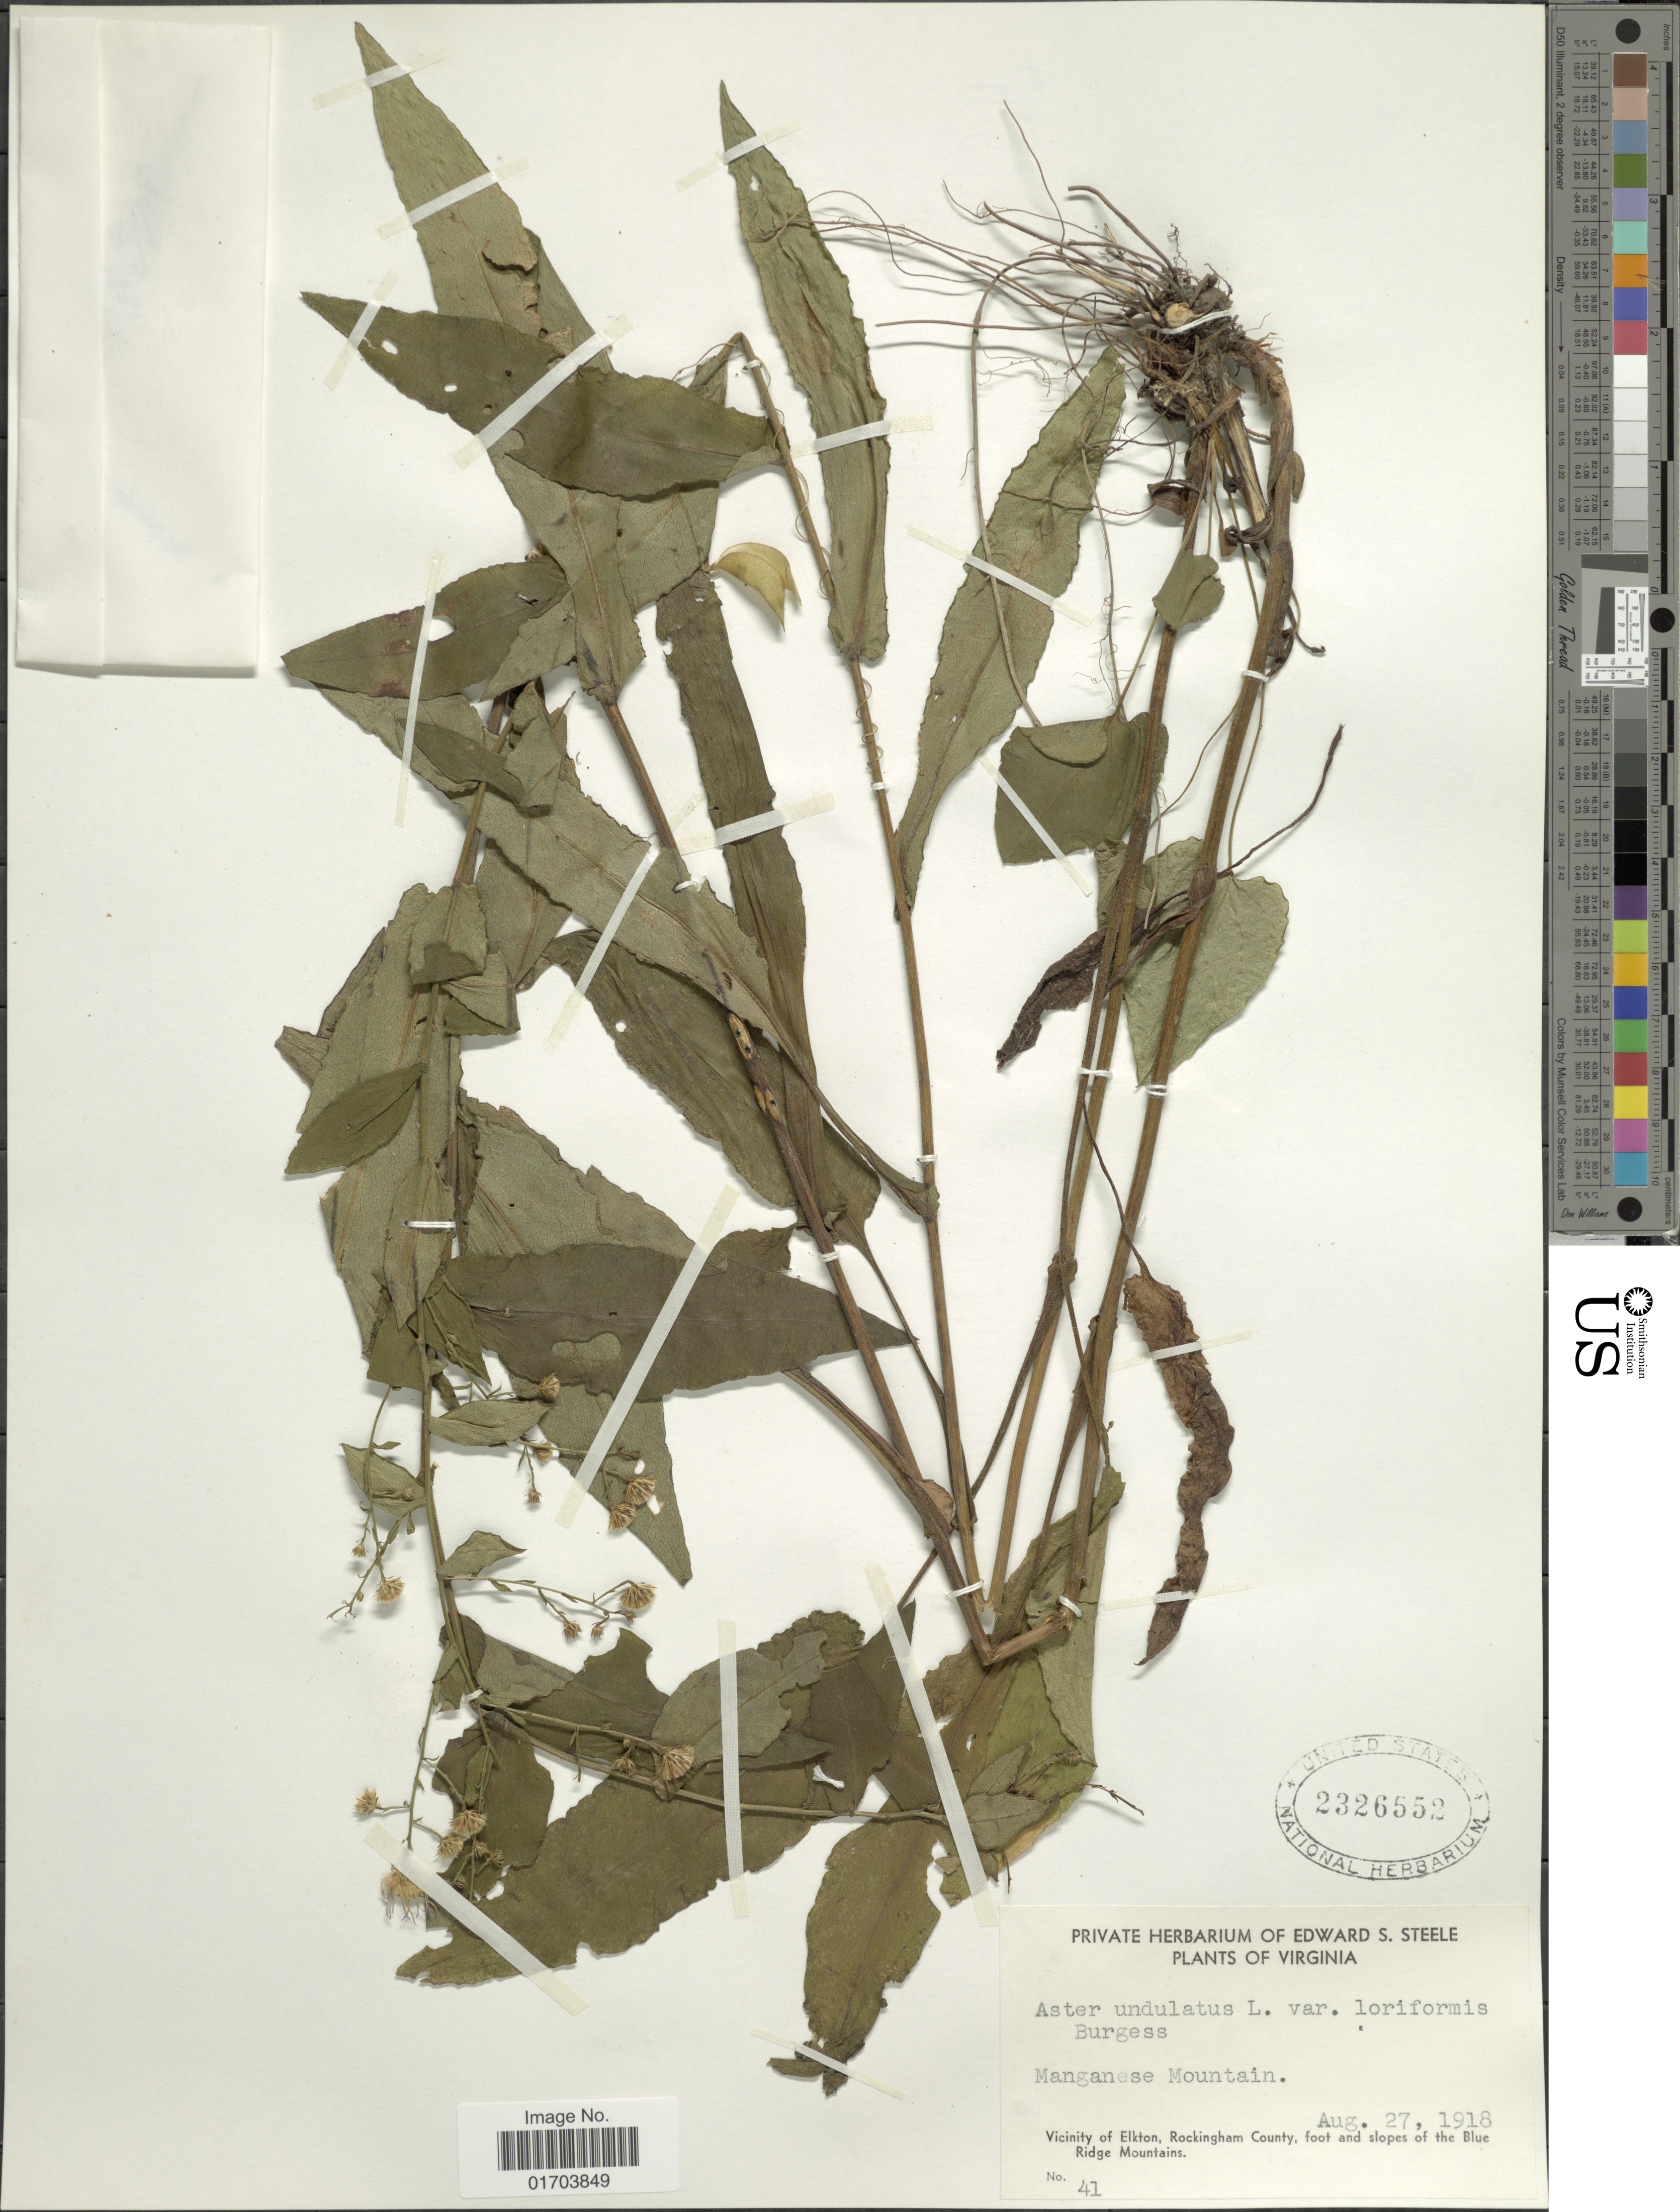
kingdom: Plantae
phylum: Tracheophyta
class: Magnoliopsida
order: Asterales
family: Asteraceae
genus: Symphyotrichum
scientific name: Symphyotrichum undulatum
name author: (L.) G.L. Nesom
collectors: ex herb. Edward S. Steele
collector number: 41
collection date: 1918-08-27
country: United States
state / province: Virginia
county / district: Rockingham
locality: Manganese Mountain, Vicinity of Elkton, Rockingham, foot and slopes of the Blue Ride Mountains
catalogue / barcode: US 2326552